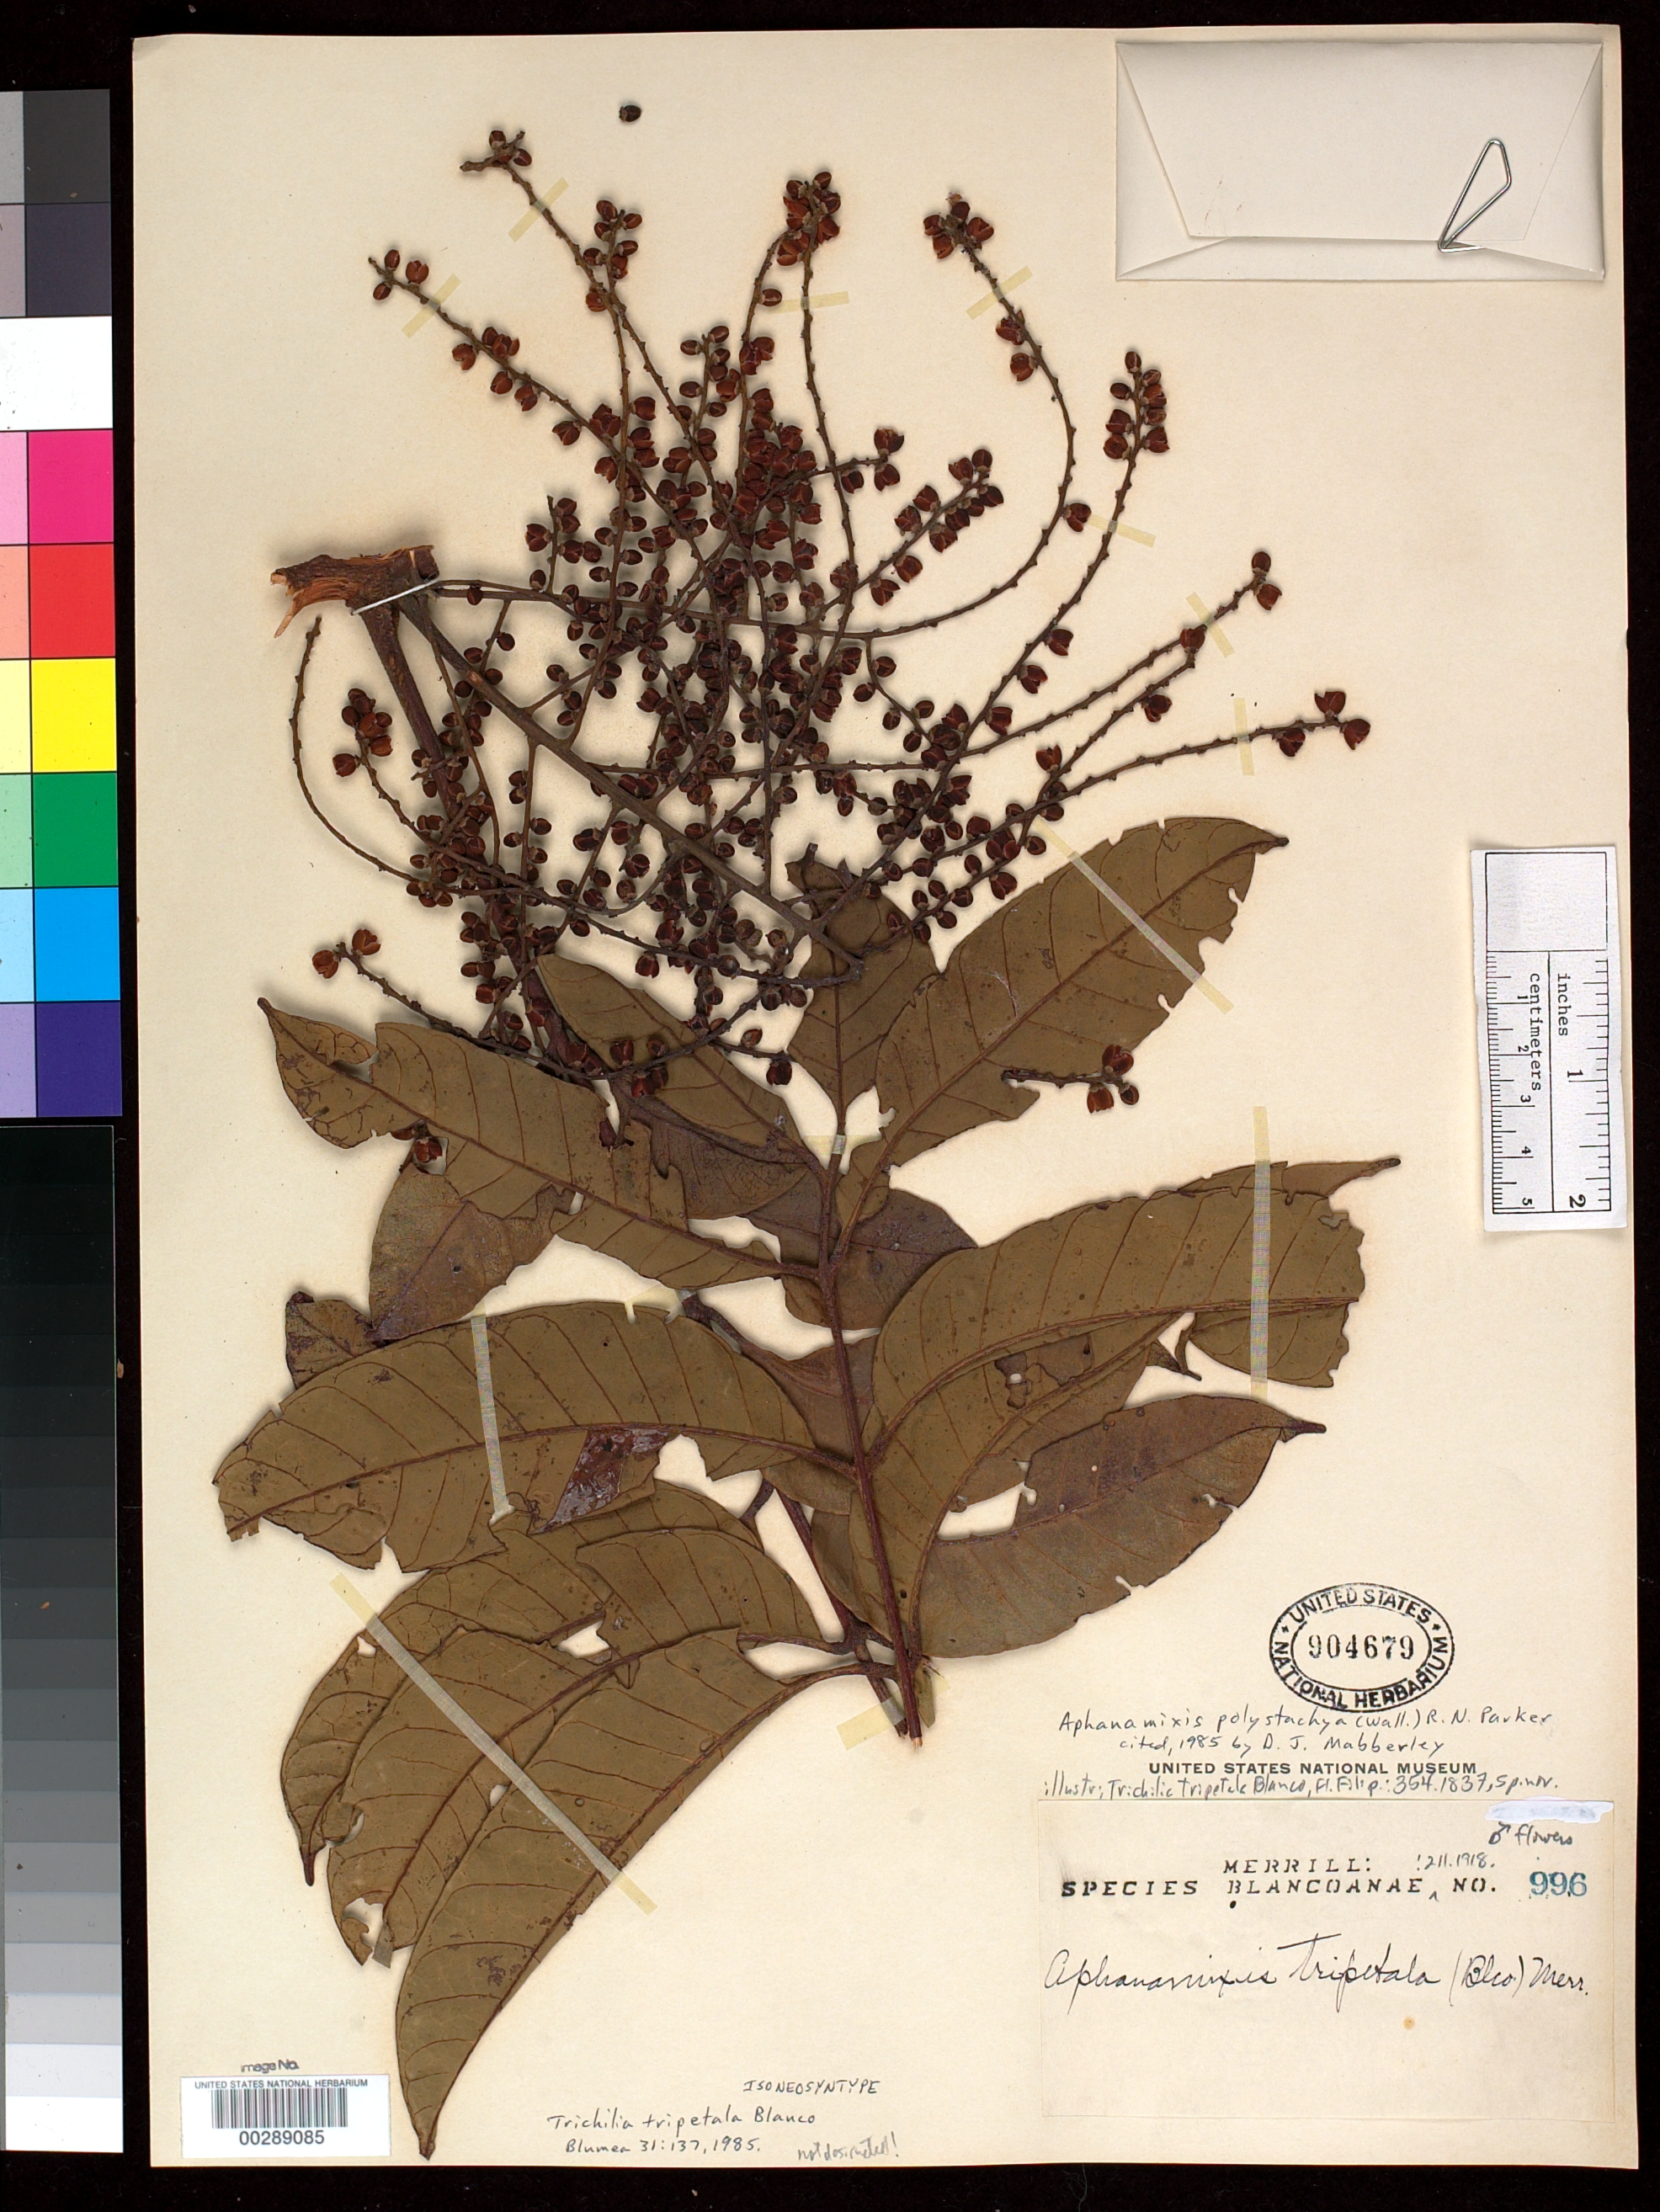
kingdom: Plantae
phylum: Tracheophyta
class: Magnoliopsida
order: Sapindales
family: Meliaceae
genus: Trichilia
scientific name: Trichilia tripetala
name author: Blanco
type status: Isoneotype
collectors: E. D. Merrill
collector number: Sp. Blancoan. 0988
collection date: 1914-09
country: Philippines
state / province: National Capital Region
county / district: Manila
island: Luzon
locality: Manila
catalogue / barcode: US 904671